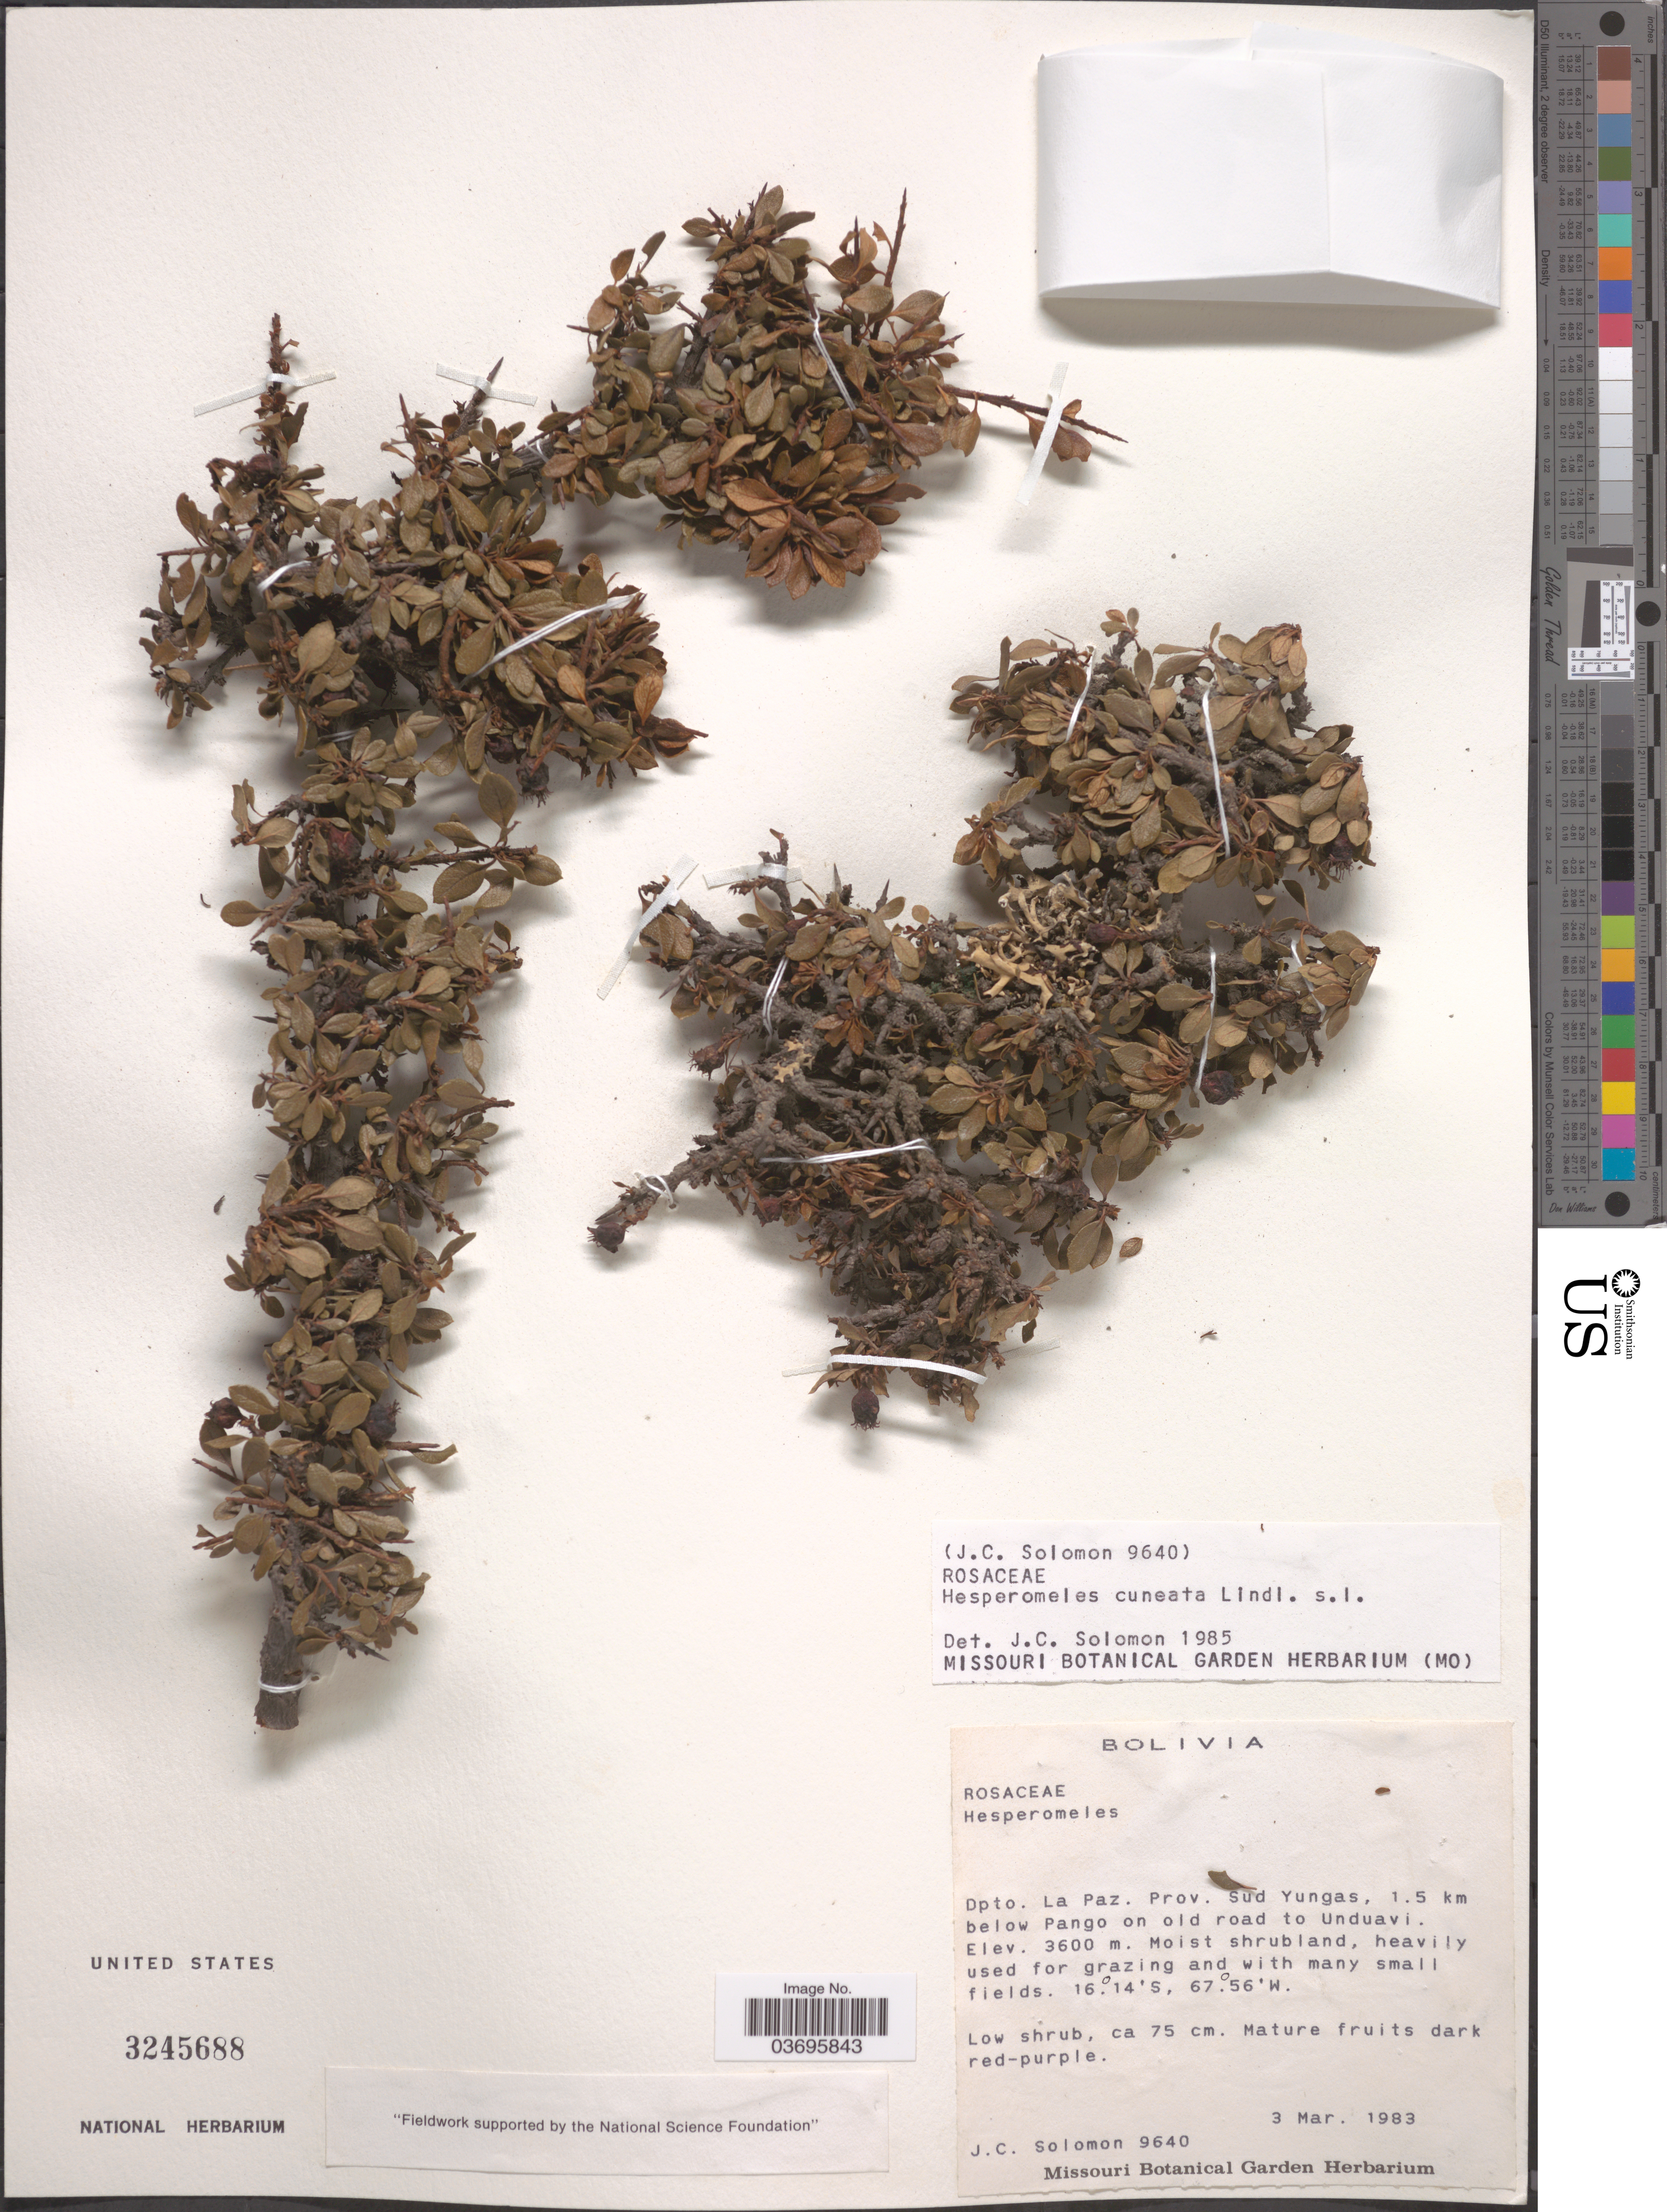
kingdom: Plantae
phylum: Tracheophyta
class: Magnoliopsida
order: Rosales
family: Rosaceae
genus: Hesperomeles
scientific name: Hesperomeles cuneata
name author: Lindl.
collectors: J. C. Solomon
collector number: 9640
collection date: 1983-03-03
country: Bolivia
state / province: La Paz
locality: Dpto. La Paz. Prov. Sud Yungas, 1.5 km below Pango on old road to Unduavi.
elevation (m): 3600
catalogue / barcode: US 3245688